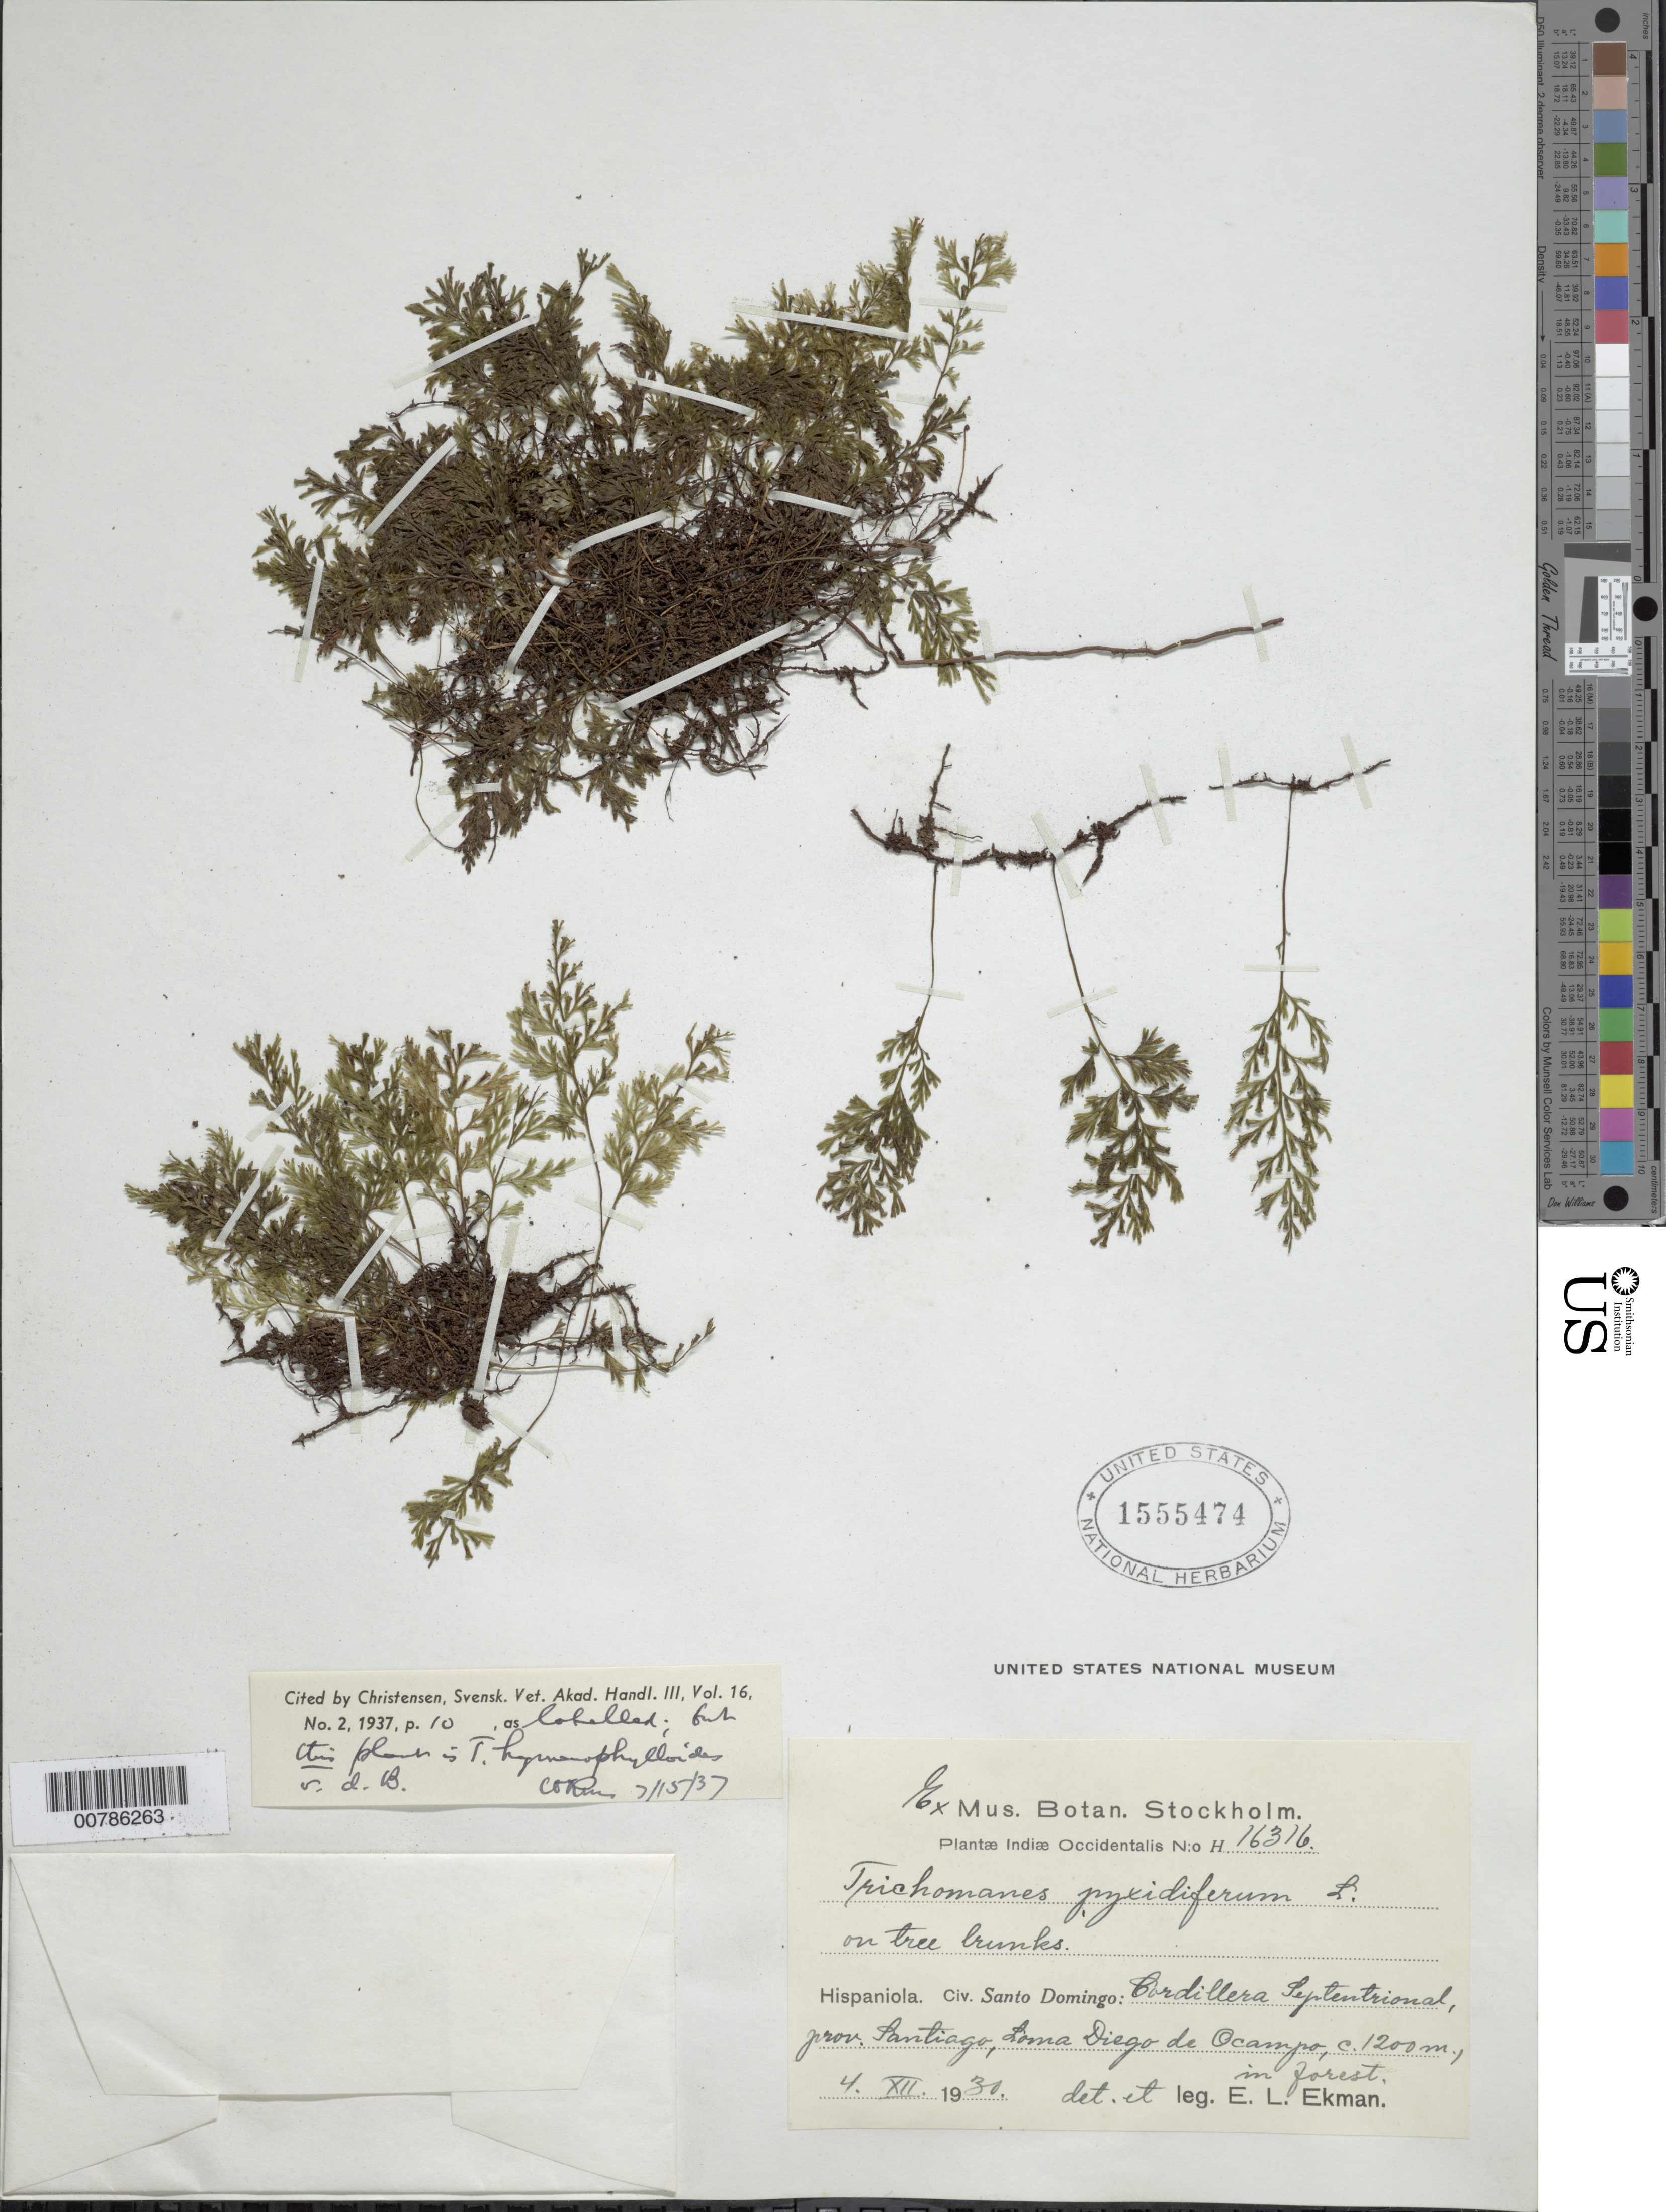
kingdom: Plantae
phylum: Tracheophyta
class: Polypodiopsida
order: Hymenophyllales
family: Hymenophyllaceae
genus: Polyphlebium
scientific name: Polyphlebium hymenophylloides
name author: (Bosch) Ebihara & Dubuisson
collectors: E. L. Ekman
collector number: H 16316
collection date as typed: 04 Dec 1920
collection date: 1920-12-04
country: Dominican Republic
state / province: Santiago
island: Hispaniola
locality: Cordillera Septentrional, Loma Diego de Ocampo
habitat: In forest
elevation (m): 1200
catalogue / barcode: US 1555474